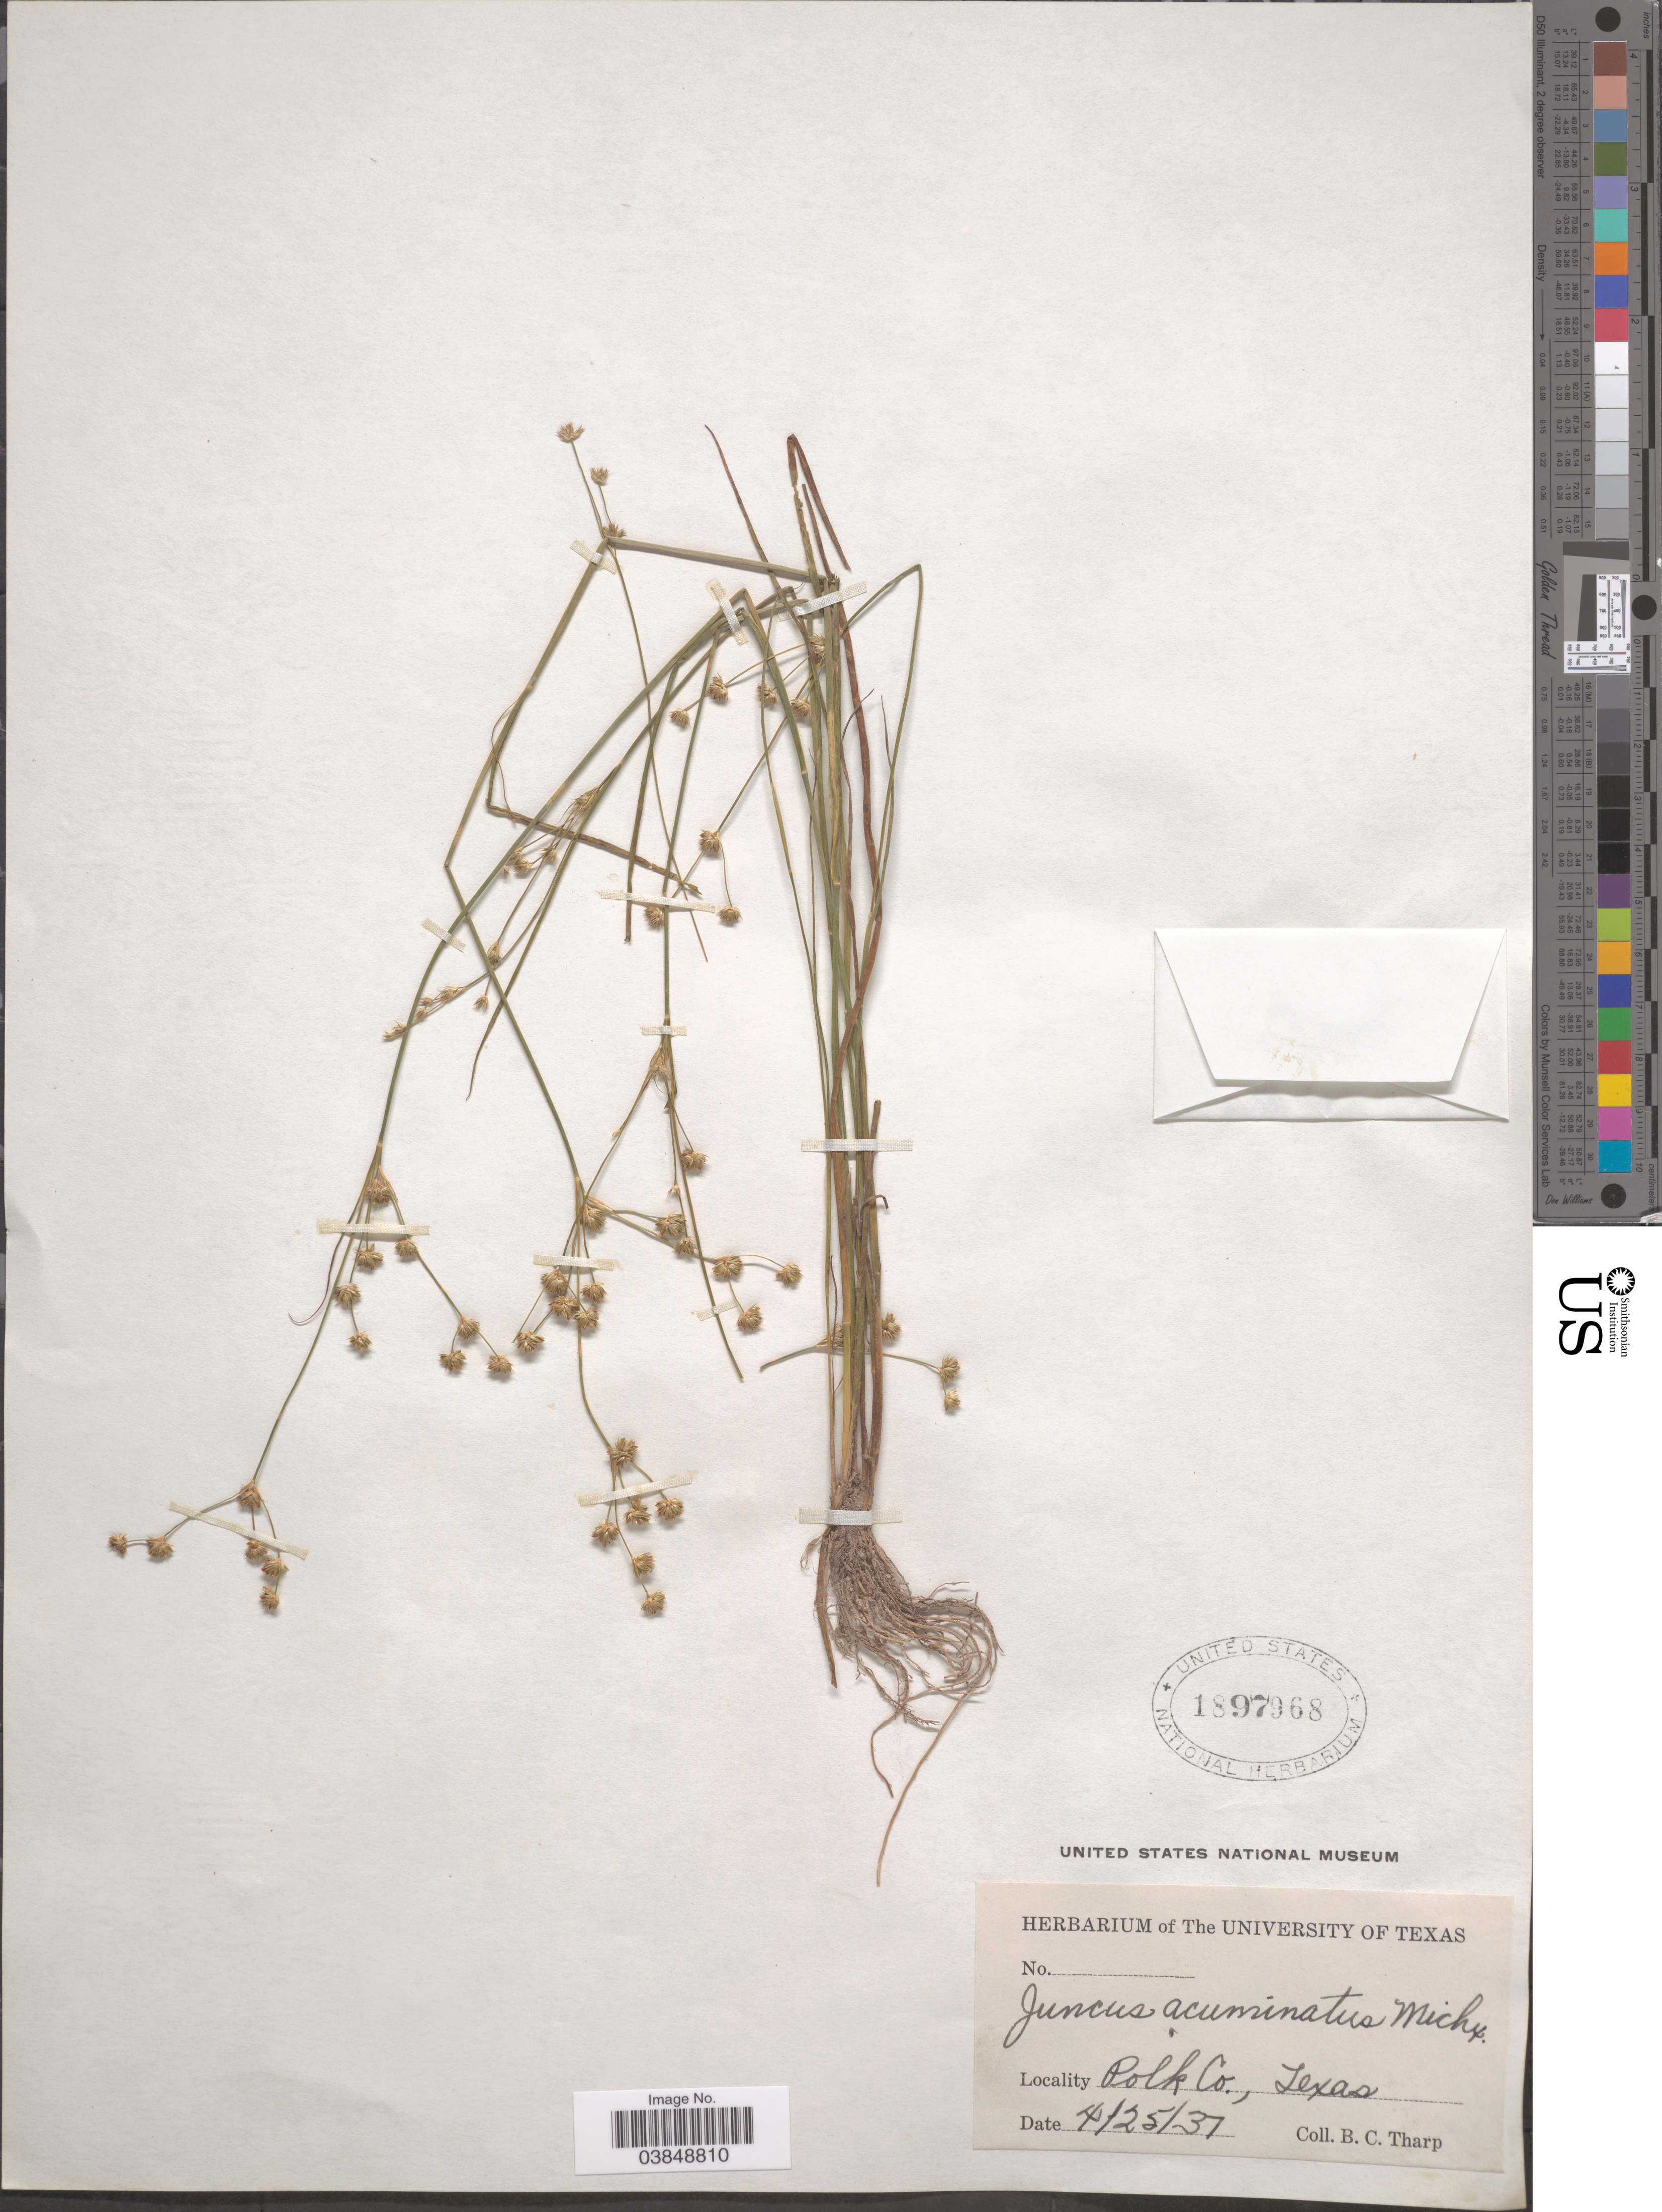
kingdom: Plantae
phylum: Tracheophyta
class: Liliopsida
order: Poales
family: Juncaceae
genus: Juncus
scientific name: Juncus acuminatus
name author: Michx.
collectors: B. C. Tharp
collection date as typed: Transcribed d/m/y: 25/4/37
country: United States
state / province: Texas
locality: Polk Co.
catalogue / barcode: US 1897968